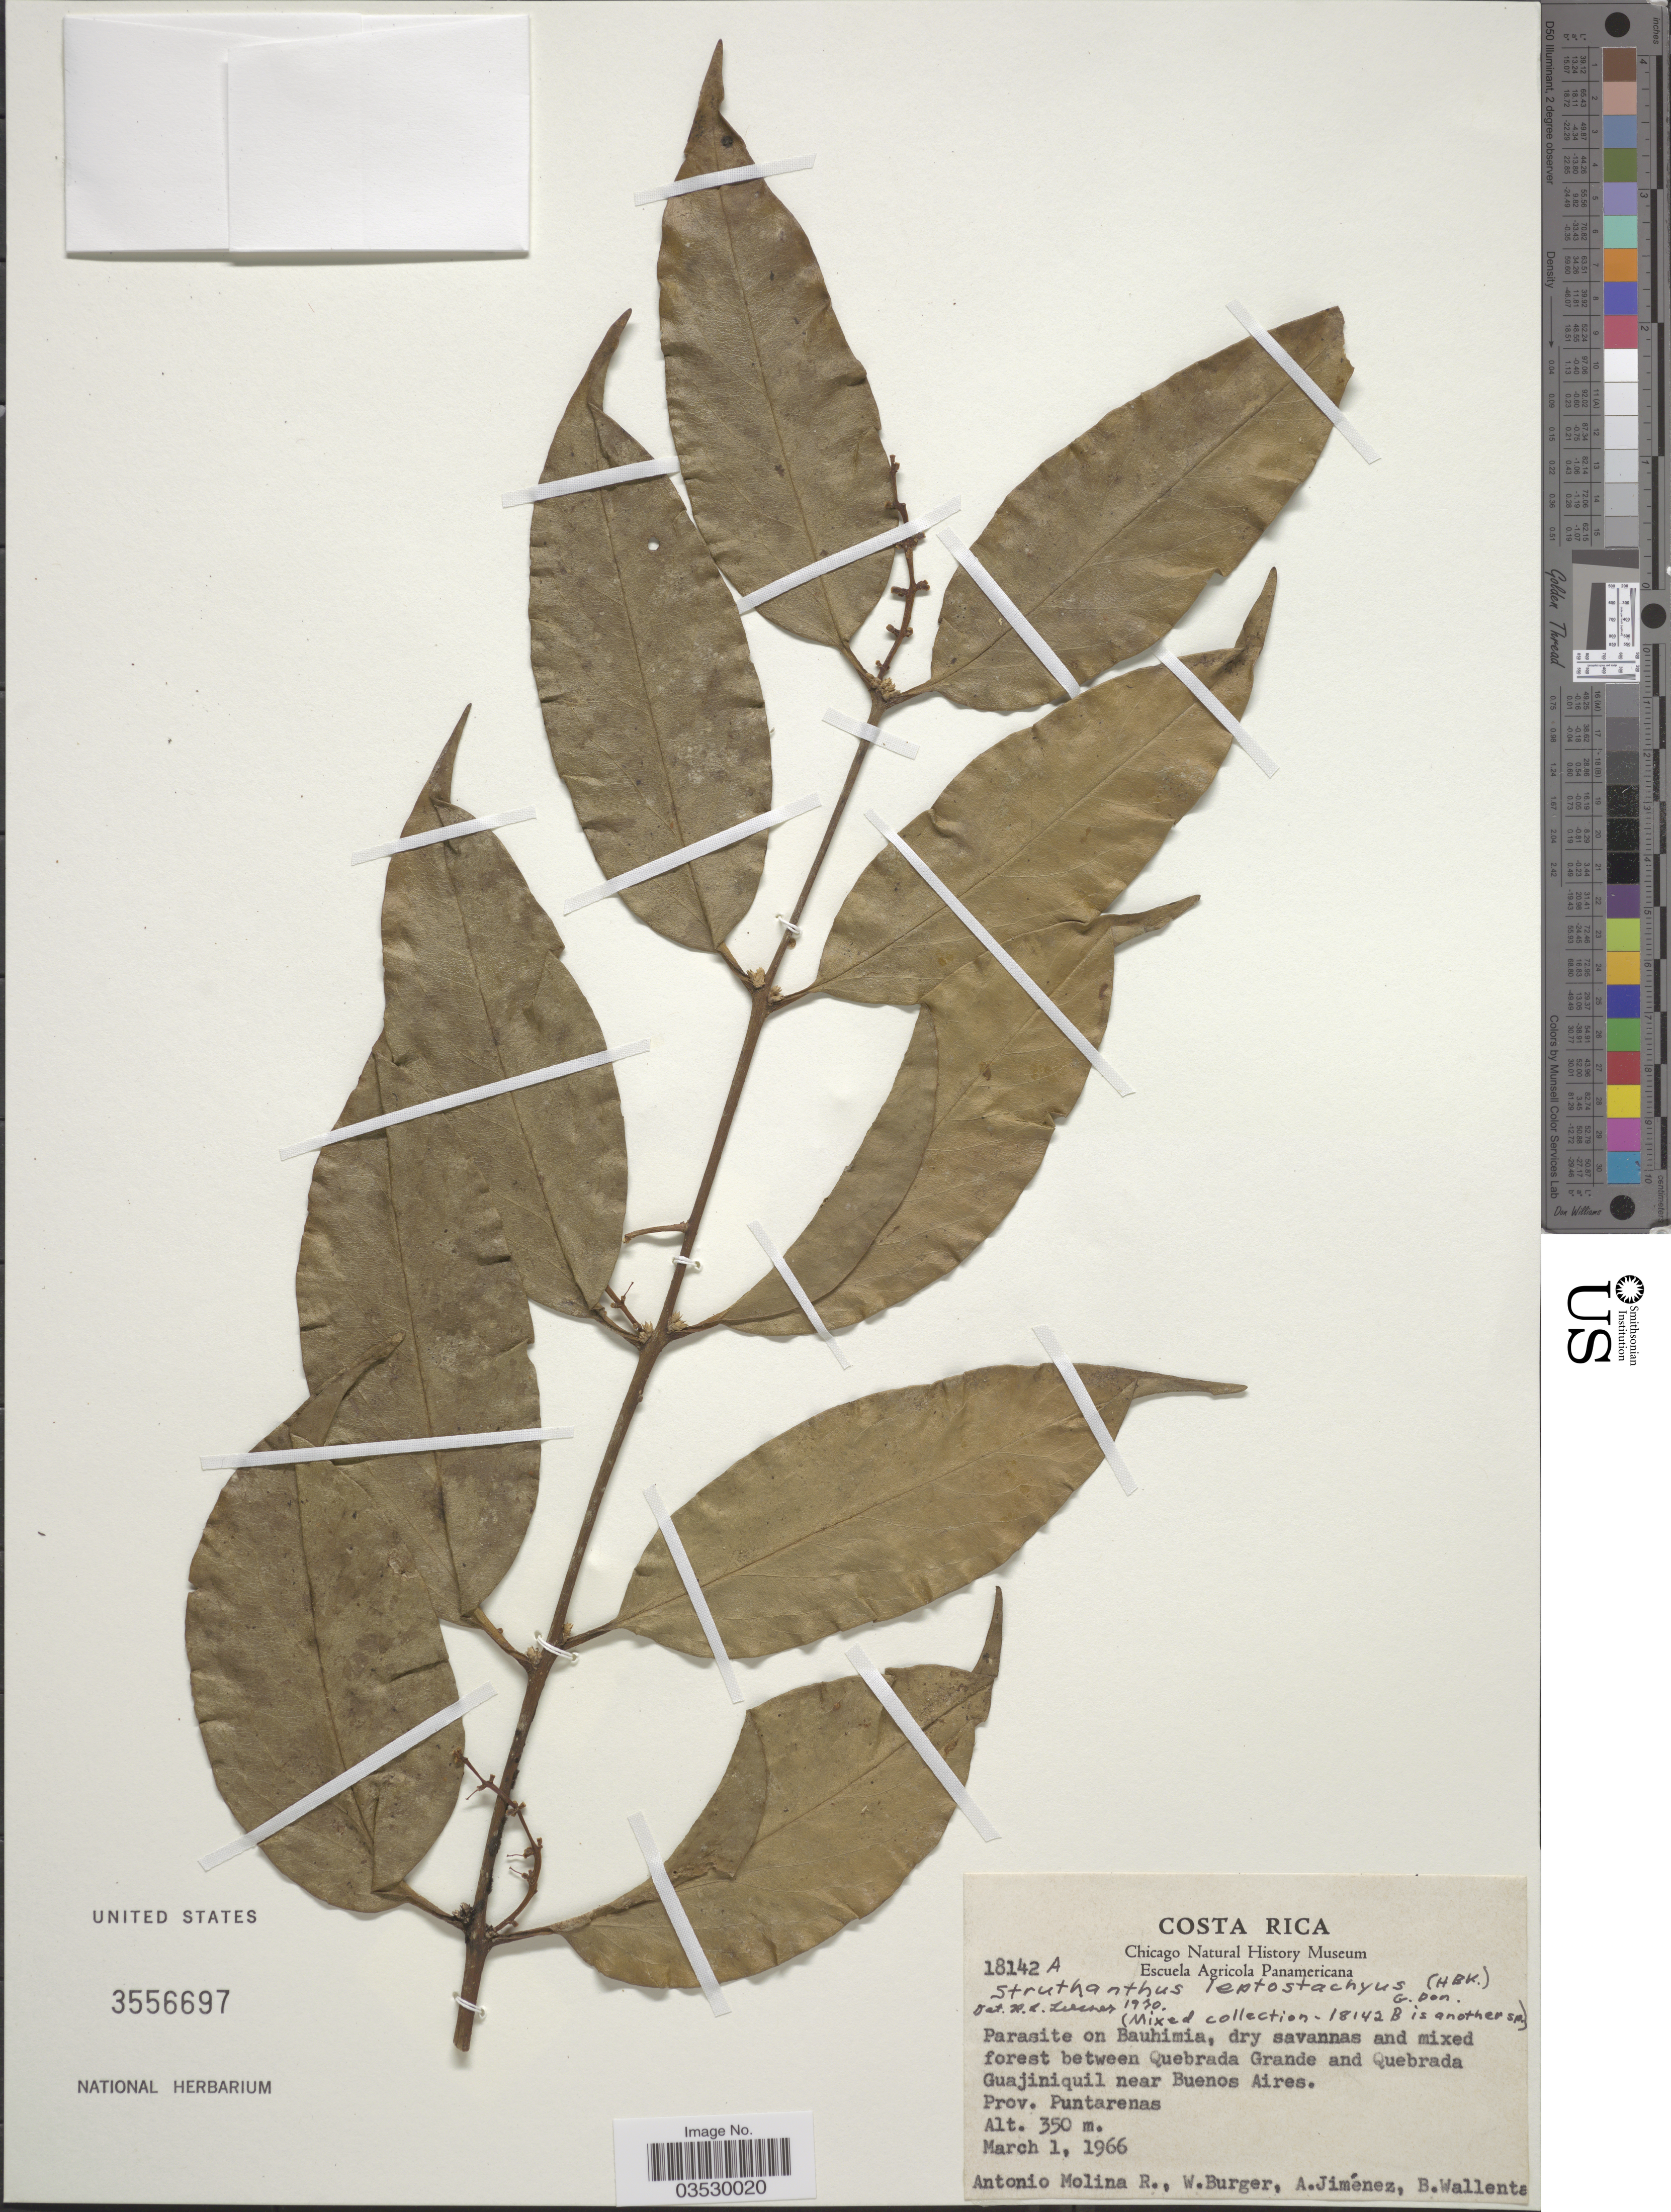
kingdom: Plantae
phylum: Tracheophyta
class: Magnoliopsida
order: Santalales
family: Loranthaceae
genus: Struthanthus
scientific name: Struthanthus leptostachyus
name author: Kunth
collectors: A. Molina R., W. Burger, A. Jiménez & B. Wallenta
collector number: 18142A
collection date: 1966-03-01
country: Costa Rica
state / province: Puntarenas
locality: Between Quebrada Grande and Quebrada Guajiniquil near Buenos Aires.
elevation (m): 350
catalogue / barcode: US 3556697